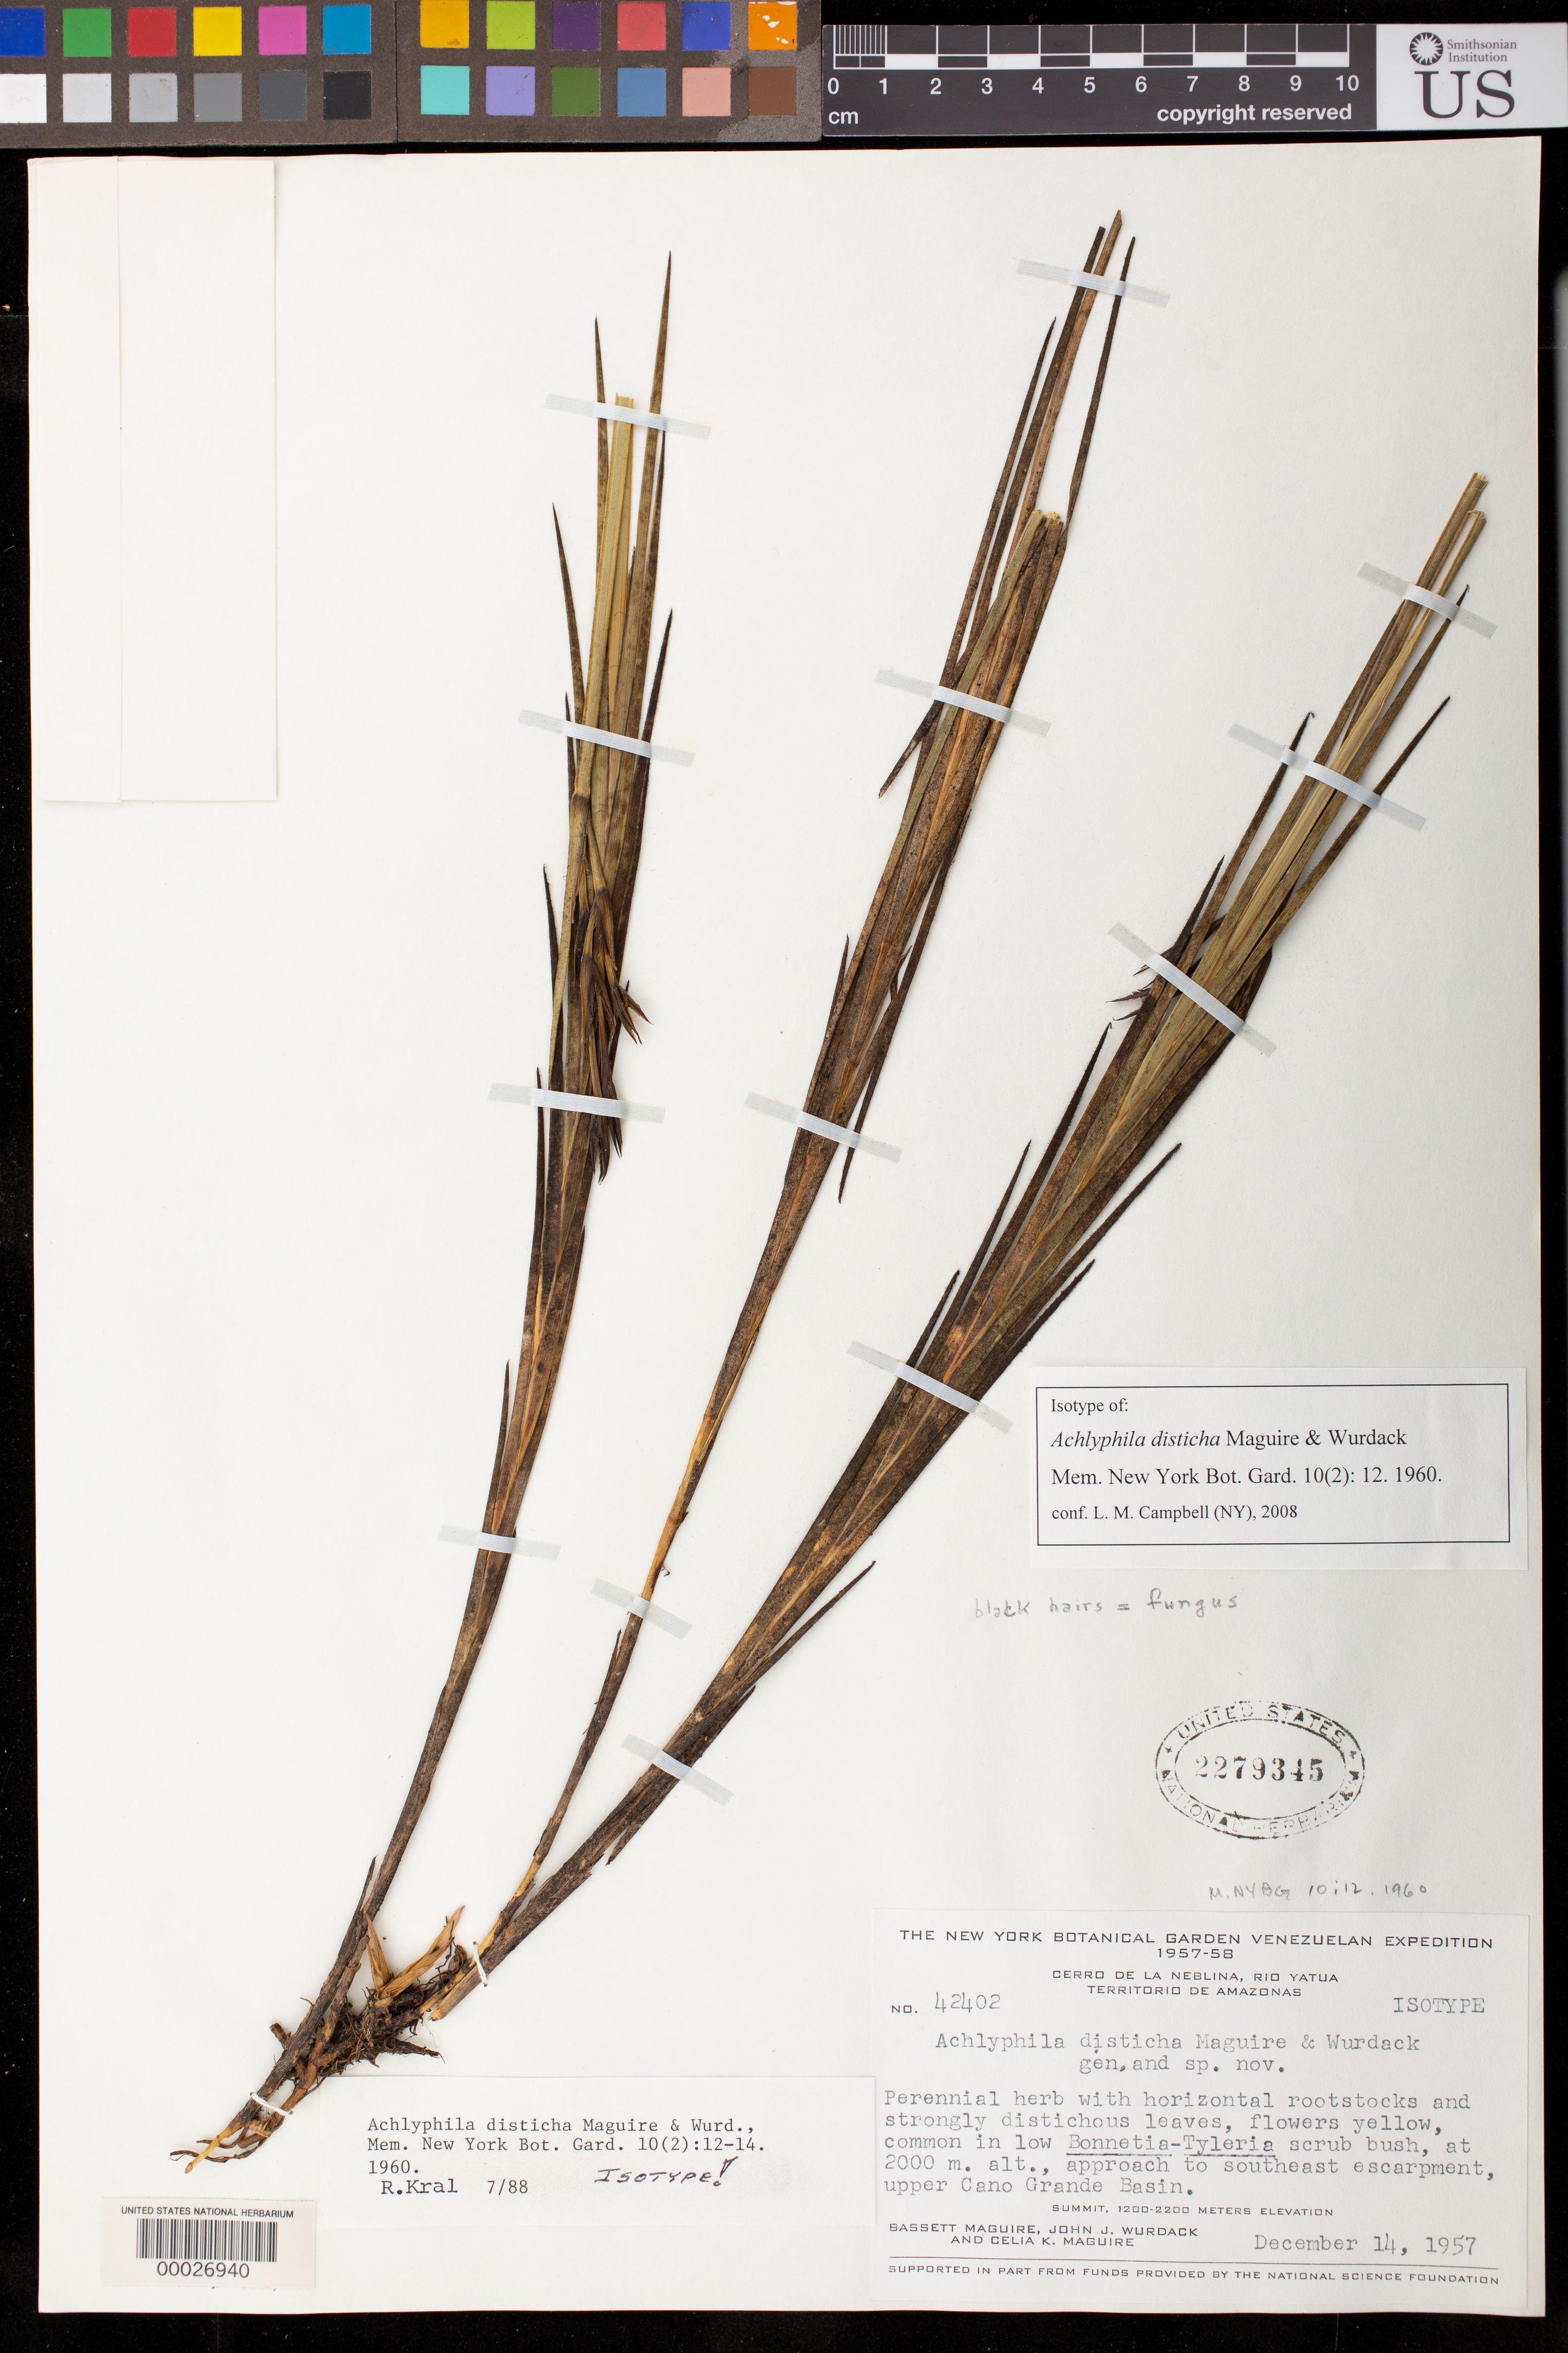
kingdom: Plantae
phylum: Tracheophyta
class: Liliopsida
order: Poales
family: Xyridaceae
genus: Achlyphila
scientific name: Achlyphila disticha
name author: Maguire & Wurdack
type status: Isotype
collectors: B. Maguire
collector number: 42402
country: Venezuela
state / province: Mérida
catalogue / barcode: US 2279345